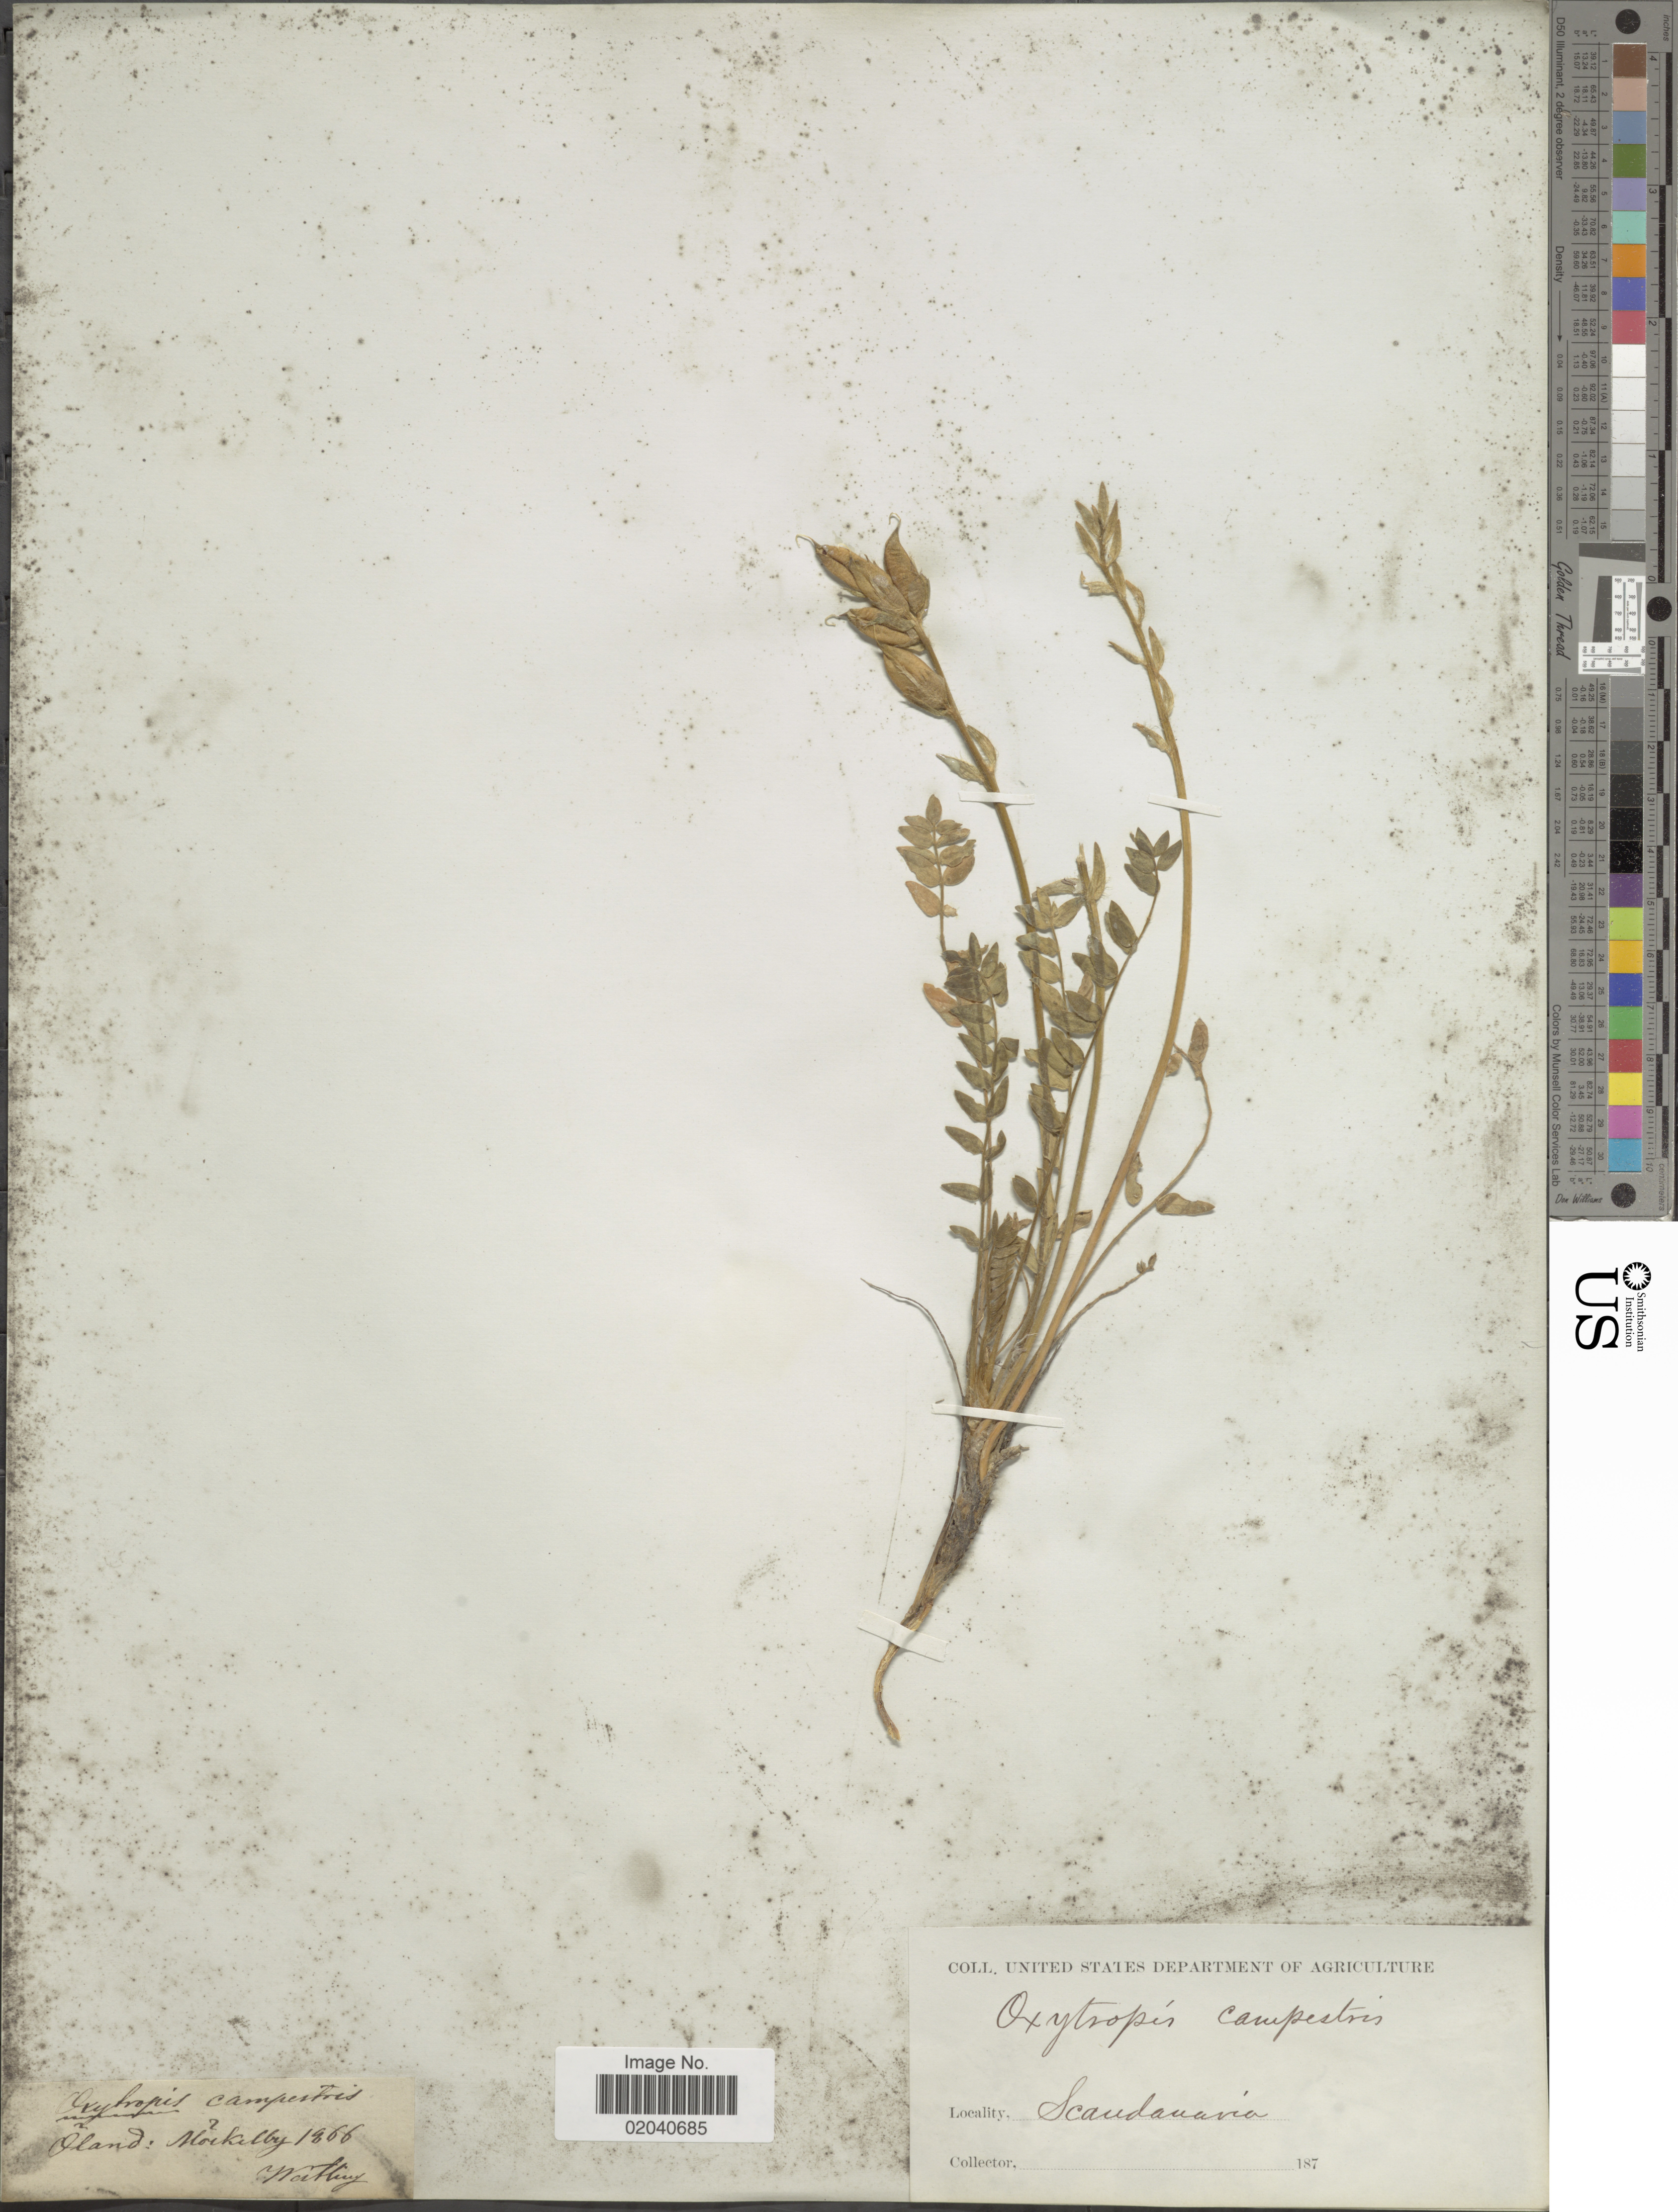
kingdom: Plantae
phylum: Tracheophyta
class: Magnoliopsida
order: Fabales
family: Fabaceae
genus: Oxytropis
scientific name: Oxytropis campestris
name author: (L.) DC.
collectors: R. Westling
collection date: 1866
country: Sweden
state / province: Kalmar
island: Oland